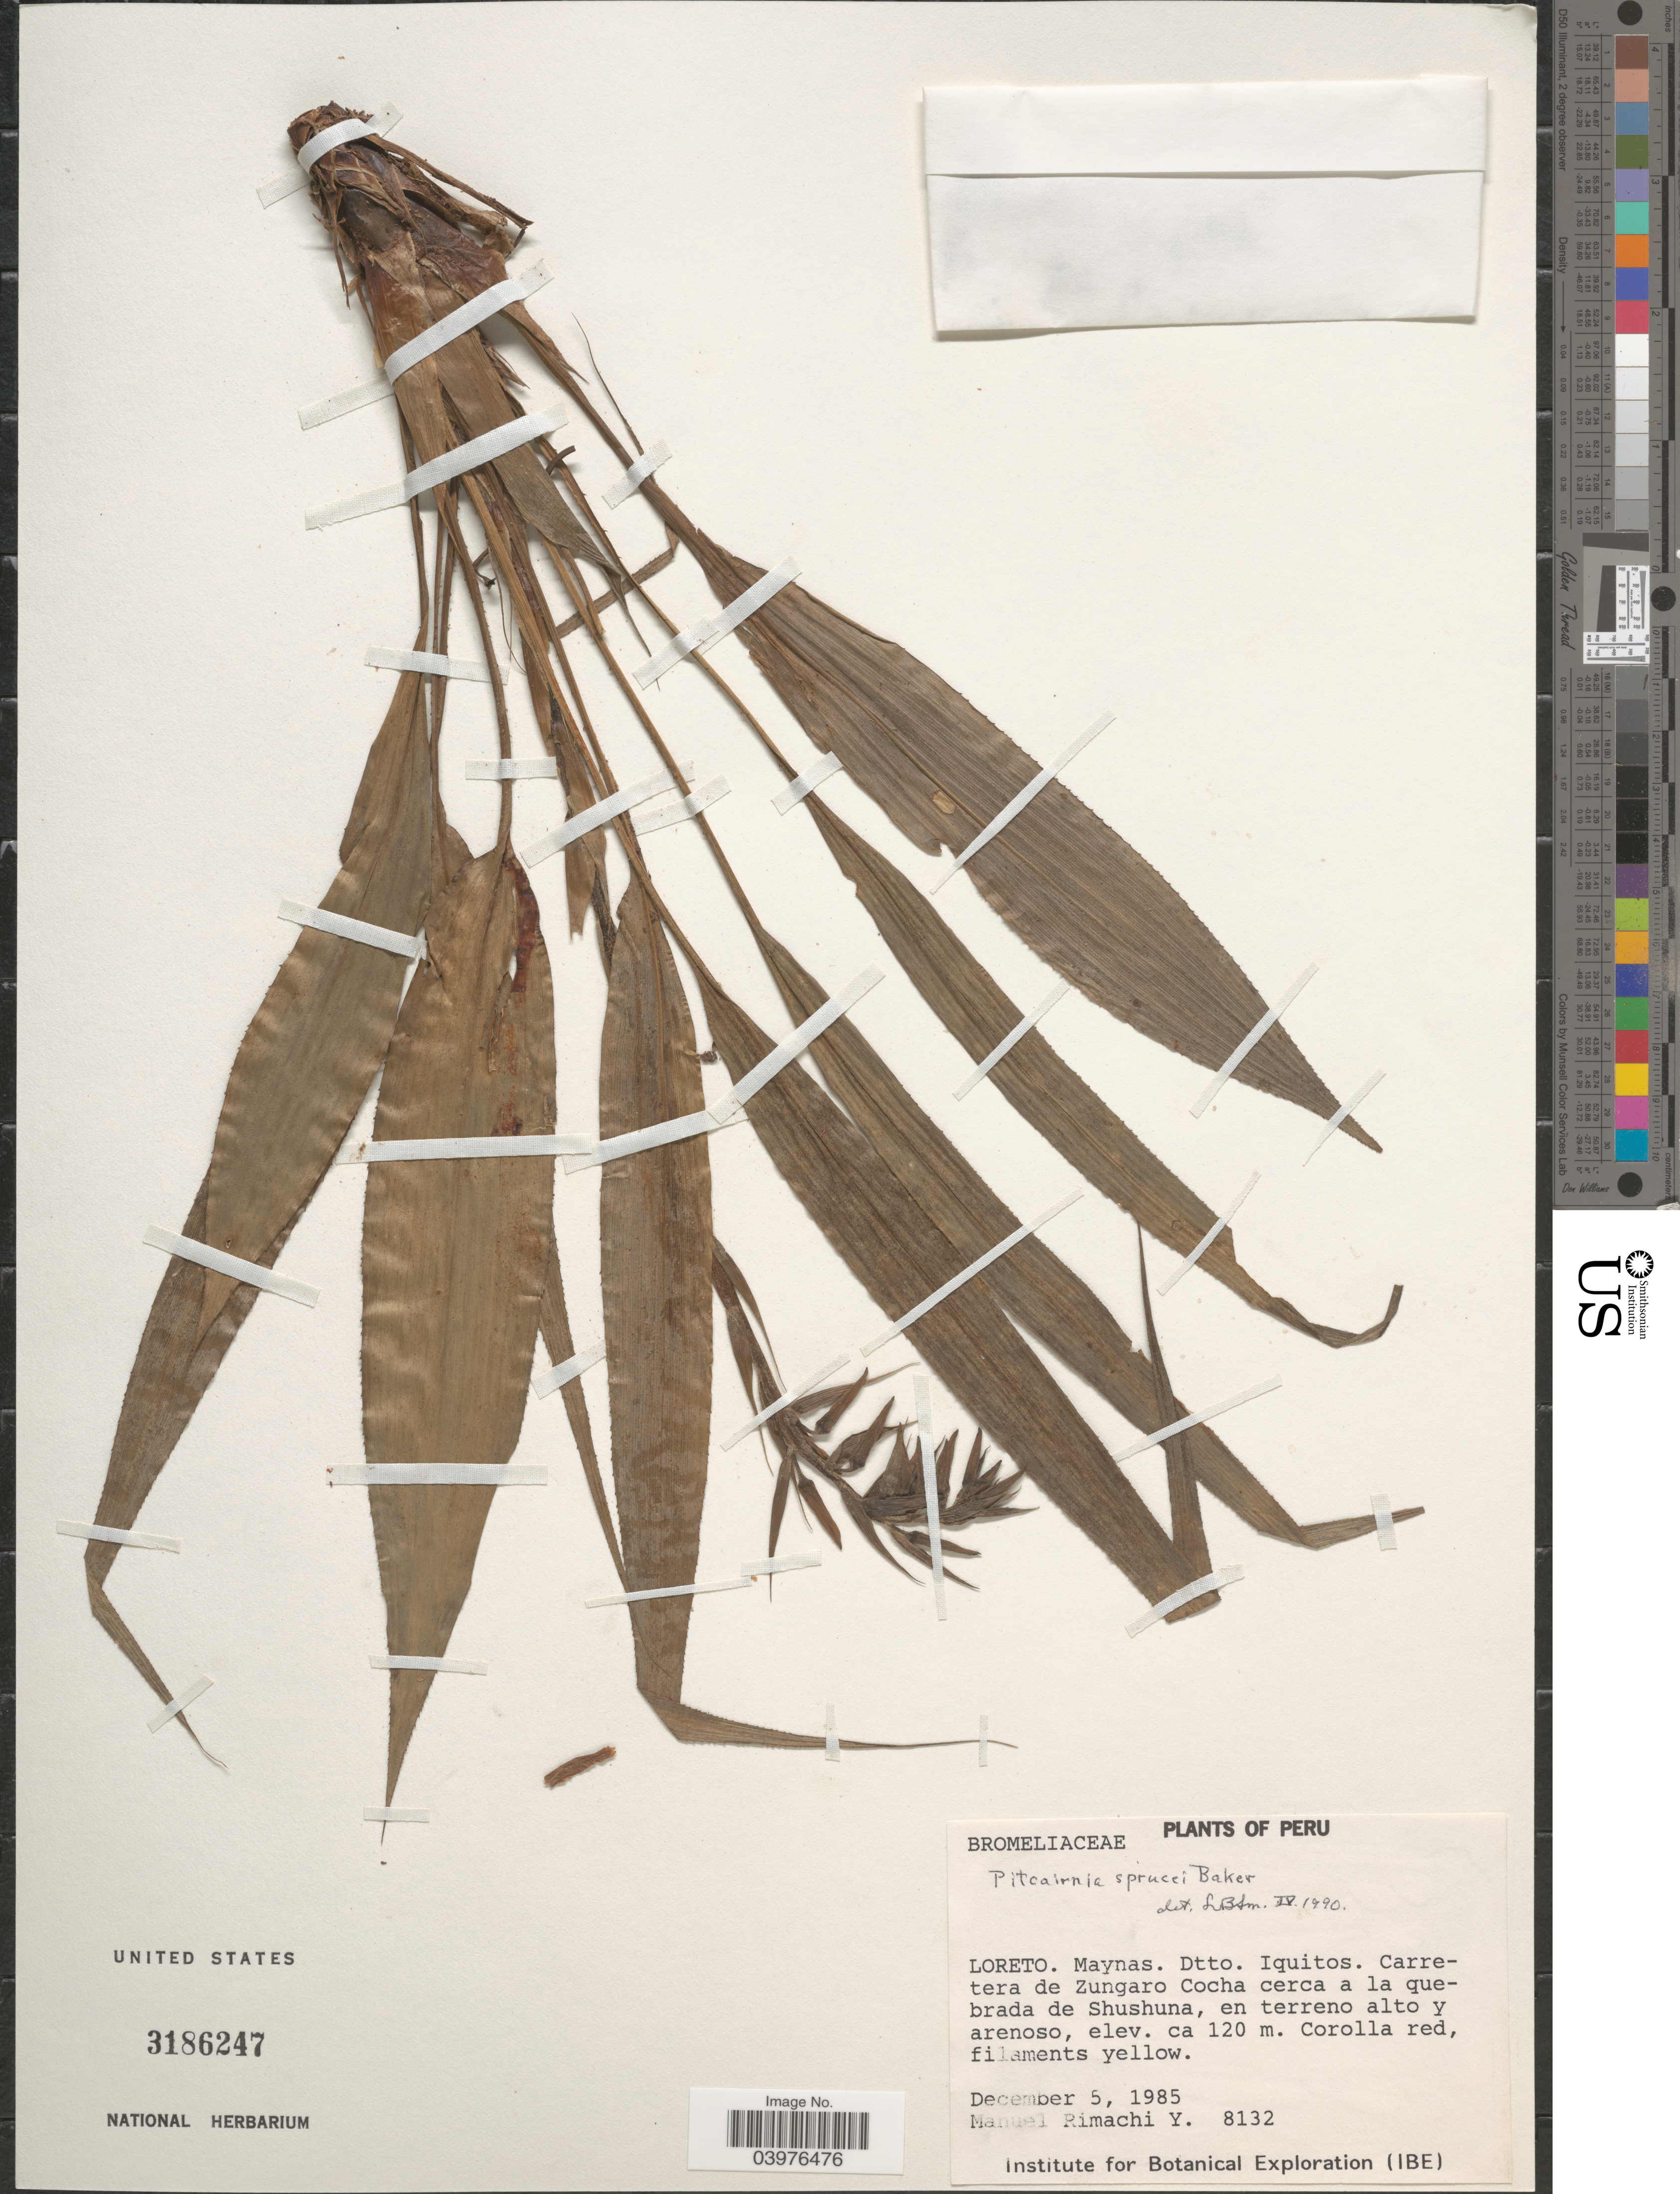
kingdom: Plantae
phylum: Tracheophyta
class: Liliopsida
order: Poales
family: Bromeliaceae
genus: Pitcairnia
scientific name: Pitcairnia sprucei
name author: Baker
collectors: M. Rimachi Y.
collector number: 8132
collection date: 1985-12-05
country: Peru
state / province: Loreto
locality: Maynas. Dtto. Iquitos. Carretera de Zungaro Cocha cerca a la quebrada de Shushuna.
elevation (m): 120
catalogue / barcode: US 3186247